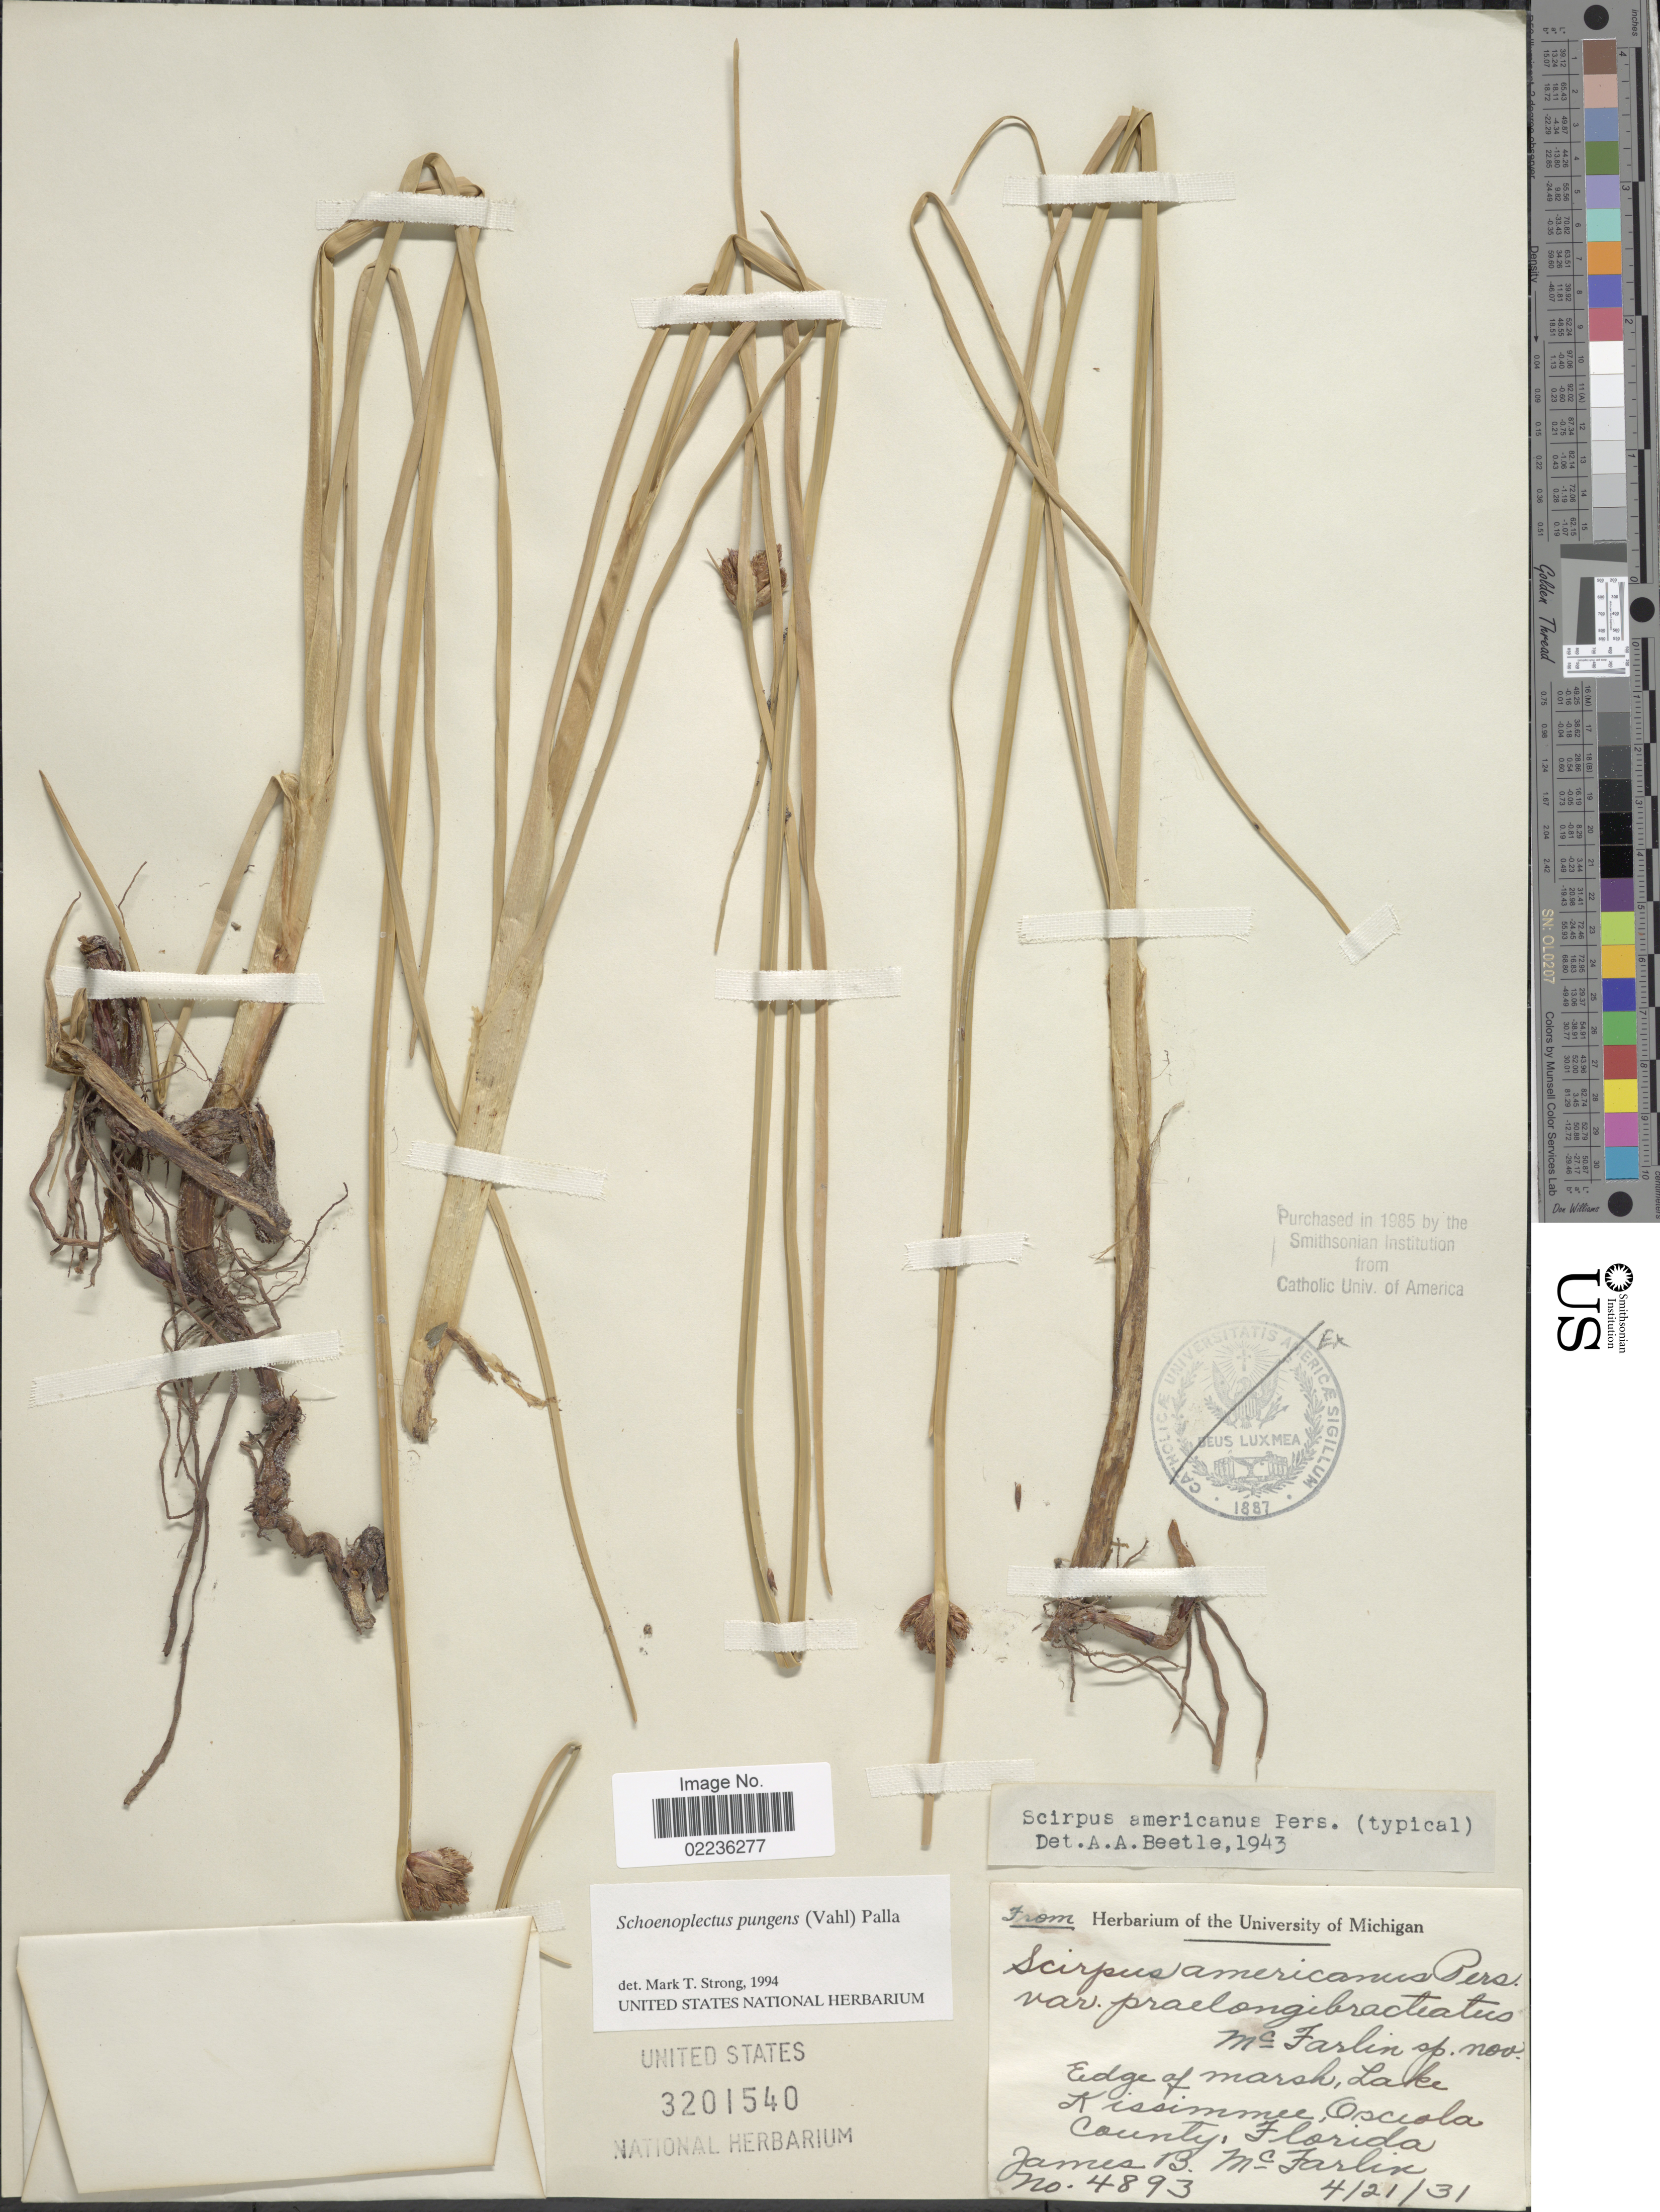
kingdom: Plantae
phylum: Tracheophyta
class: Liliopsida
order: Poales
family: Cyperaceae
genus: Schoenoplectus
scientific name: Schoenoplectus pungens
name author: (Vahl) Palla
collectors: J. McFarlin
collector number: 4893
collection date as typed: Transcribed d/m/y: 21/4/31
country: United States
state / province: Florida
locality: Edge of marsh, Lake Kissimmee, Osceola County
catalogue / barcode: US 3201540